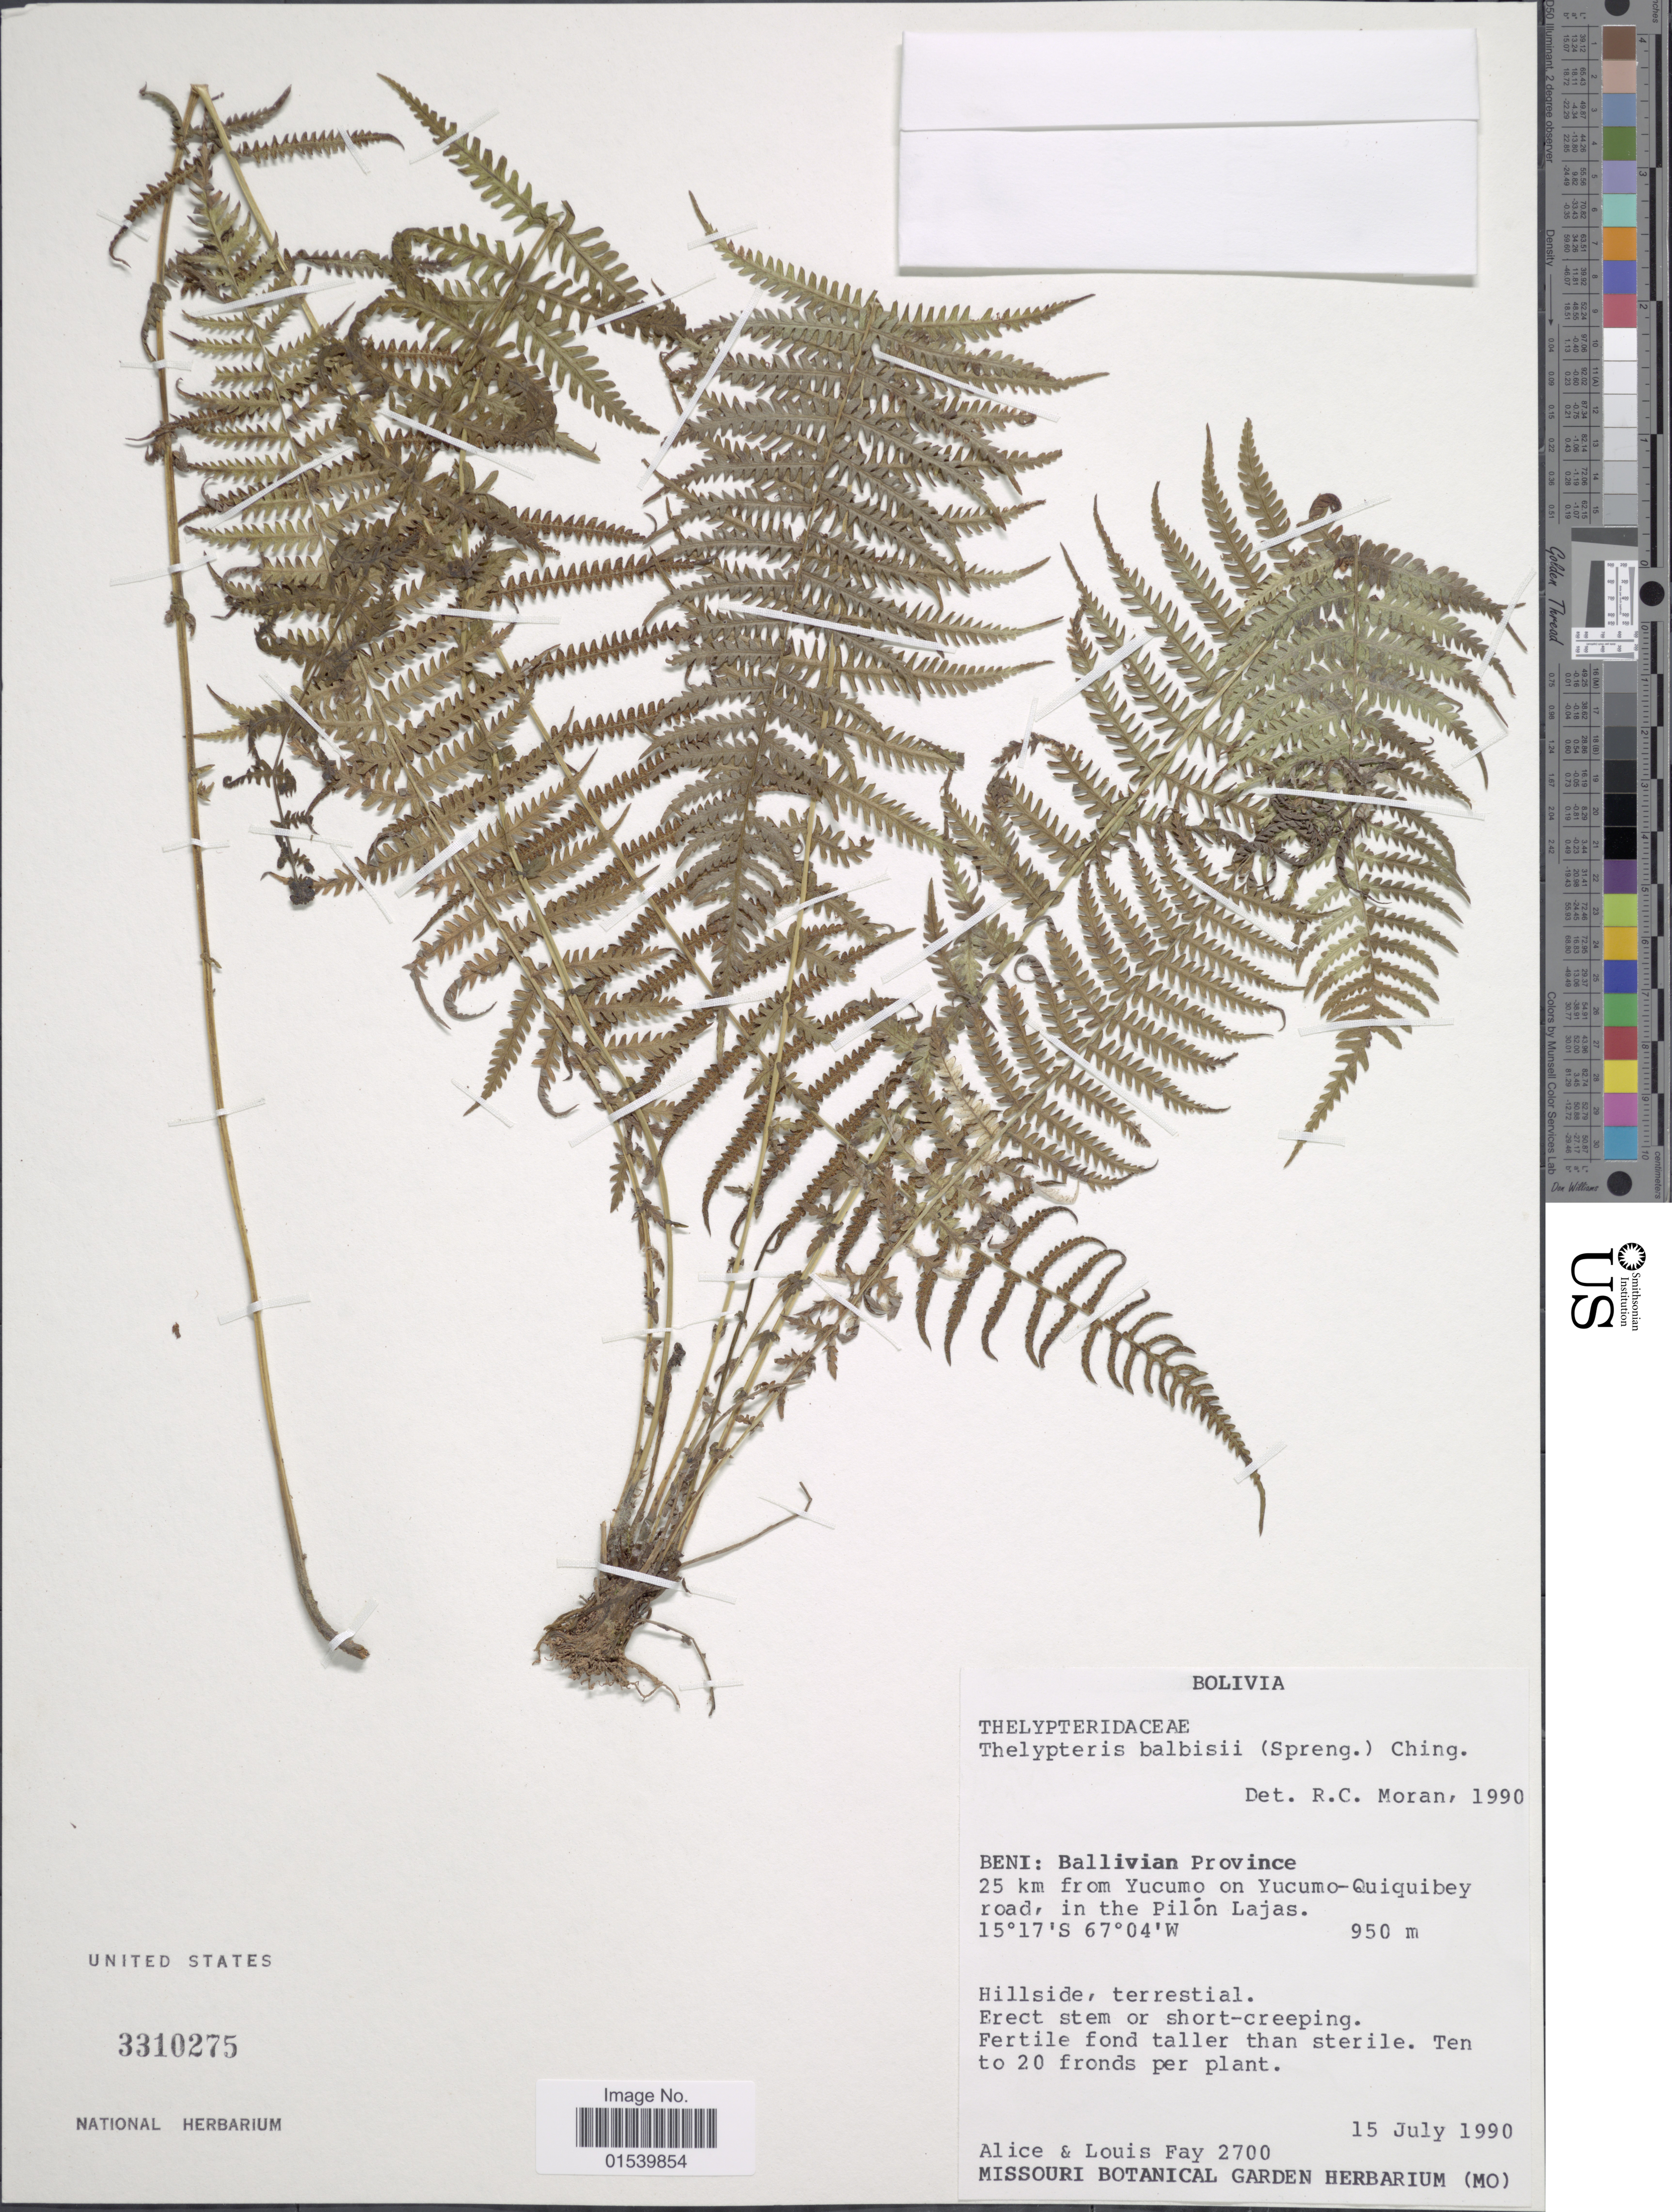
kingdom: Plantae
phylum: Tracheophyta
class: Polypodiopsida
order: Polypodiales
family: Thelypteridaceae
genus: Amauropelta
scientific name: Amauropelta balbisii (Spreng.) comb. nov., ined. 2015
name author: (Spreng.)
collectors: A. Fay & L. Fay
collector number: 2700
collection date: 1990-07-15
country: Bolivia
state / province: Beni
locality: Ballivian Province 25 km from Yucumo on Yucumo-Quiquibey road, in the Pilón Lajas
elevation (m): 950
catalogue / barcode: US 3310275